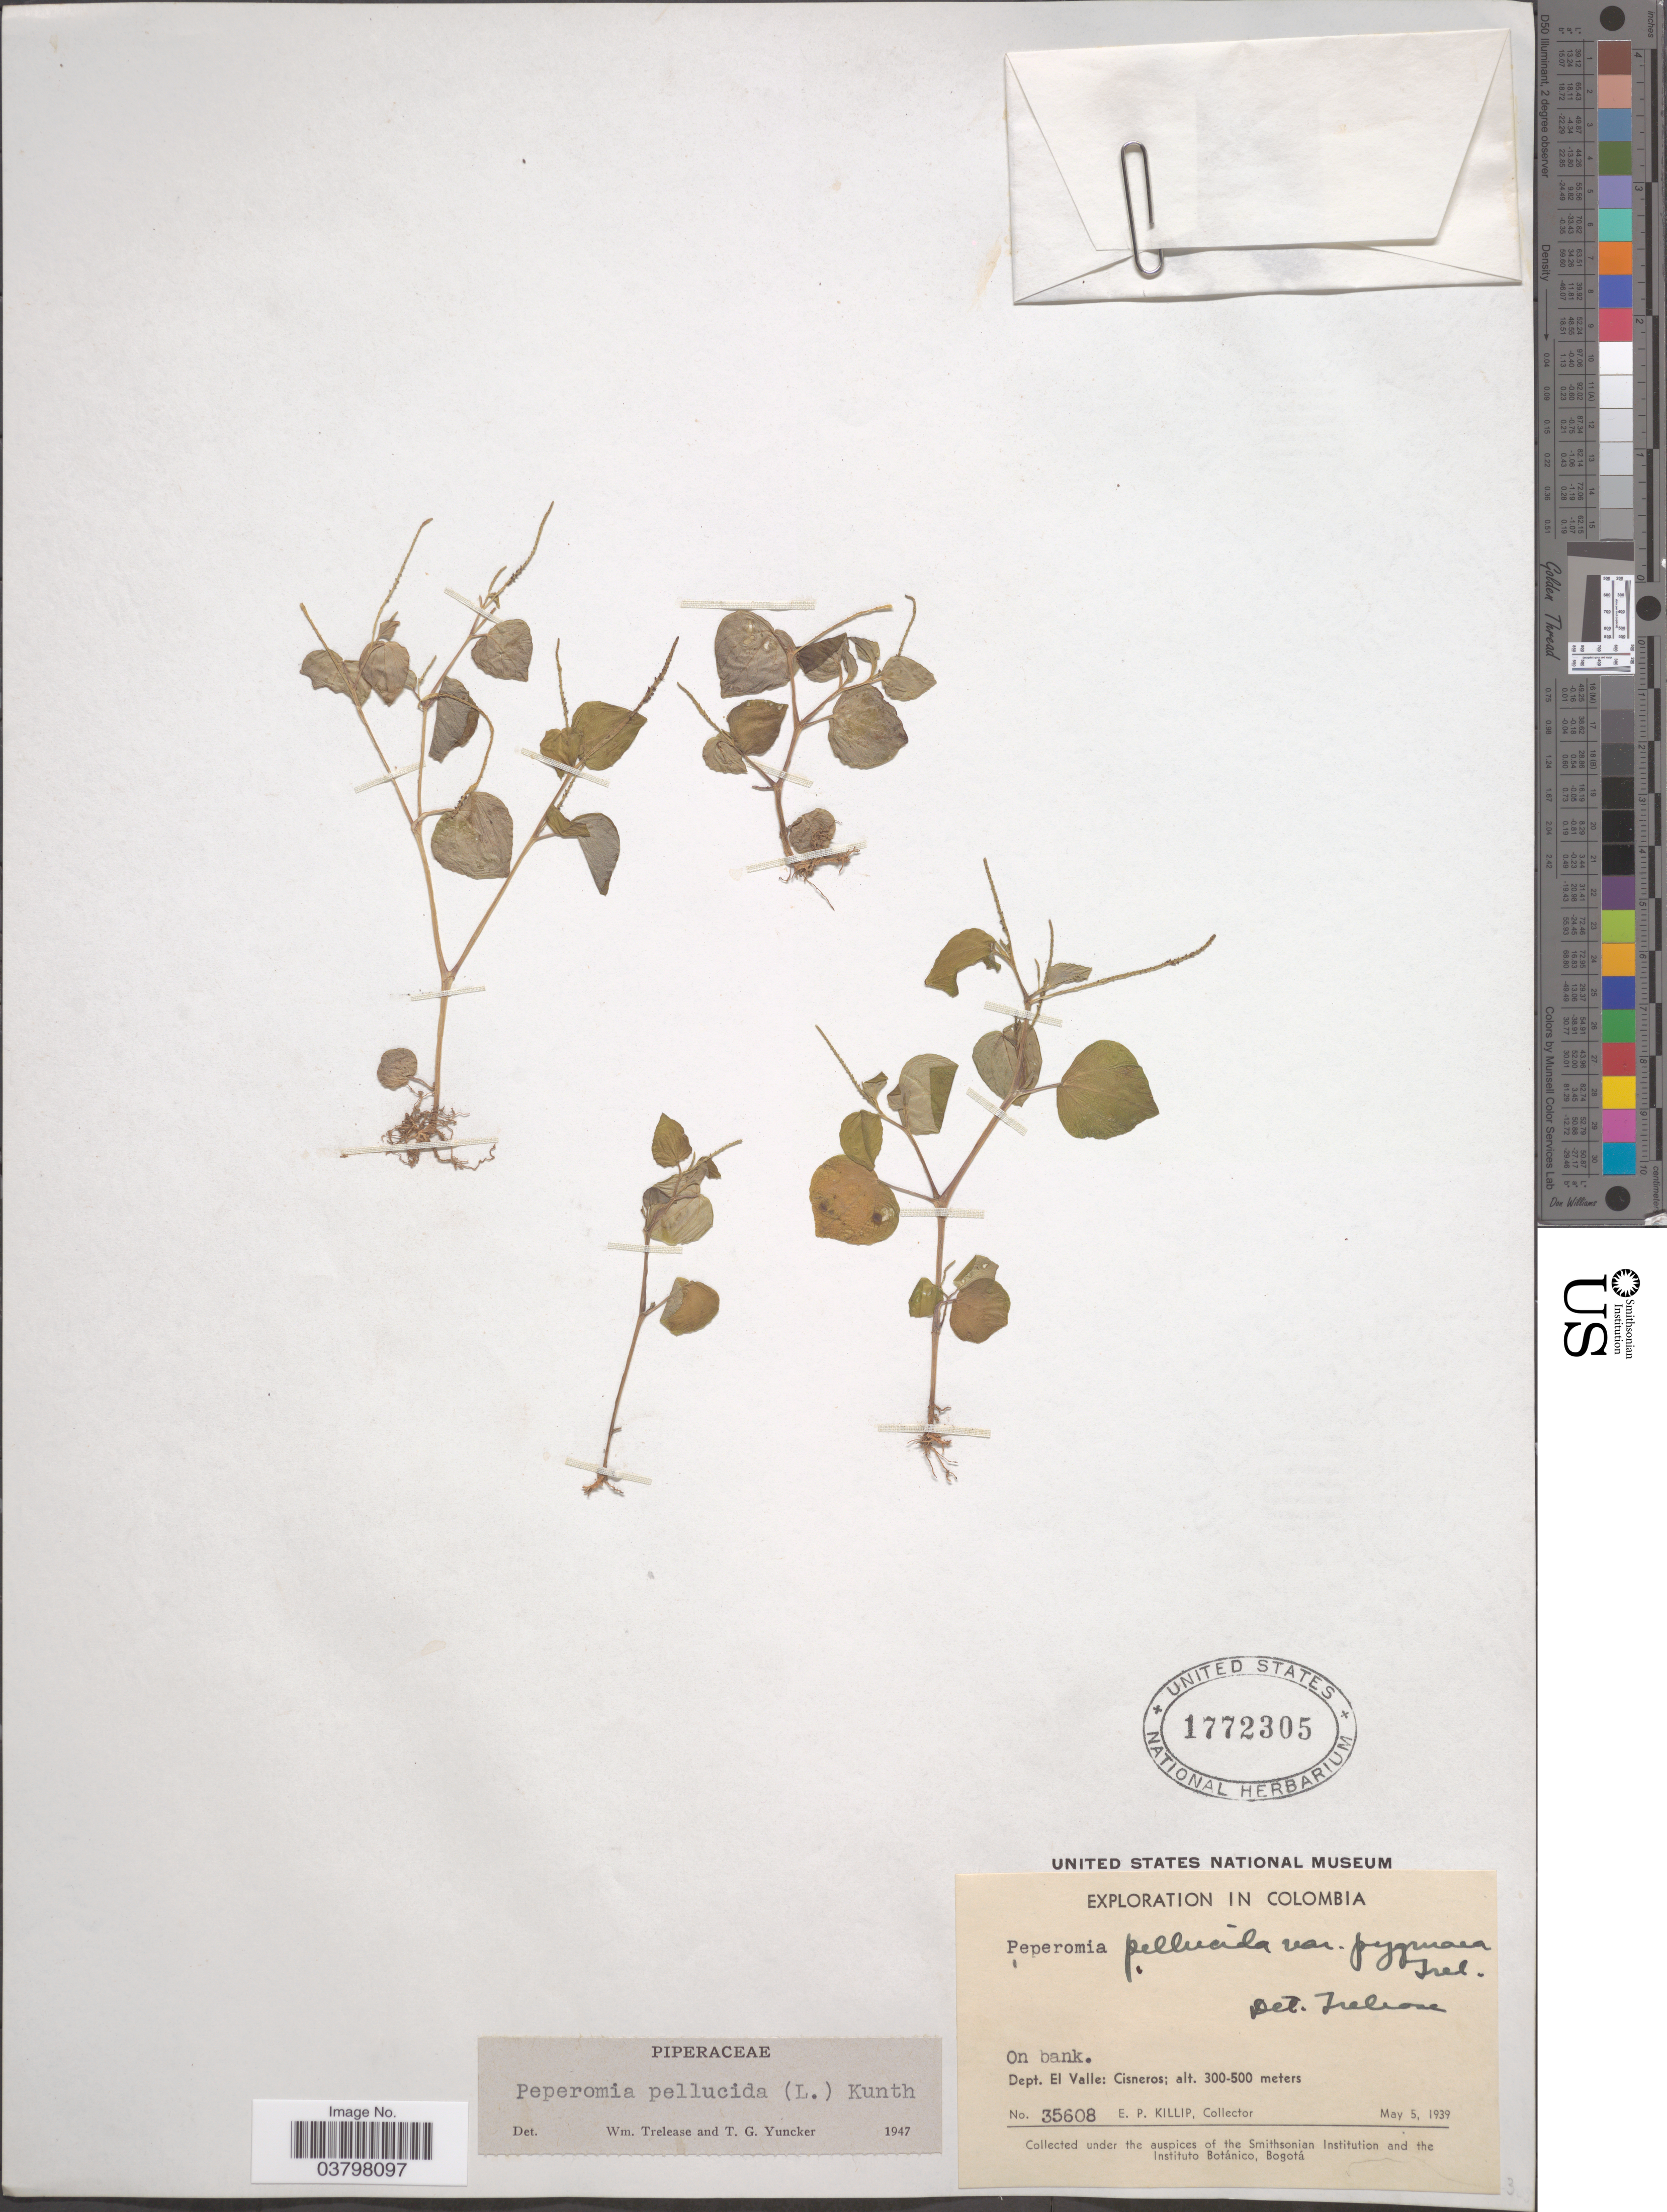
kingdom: Plantae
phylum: Tracheophyta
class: Magnoliopsida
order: Piperales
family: Piperaceae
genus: Peperomia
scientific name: Peperomia pellucida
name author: (L.) Kunth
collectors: E. P. Killip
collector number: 35608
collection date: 1939-05-05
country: Colombia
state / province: Valle del Cauca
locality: Dept. El Valle: Cisneros.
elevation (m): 300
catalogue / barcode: US 1772305